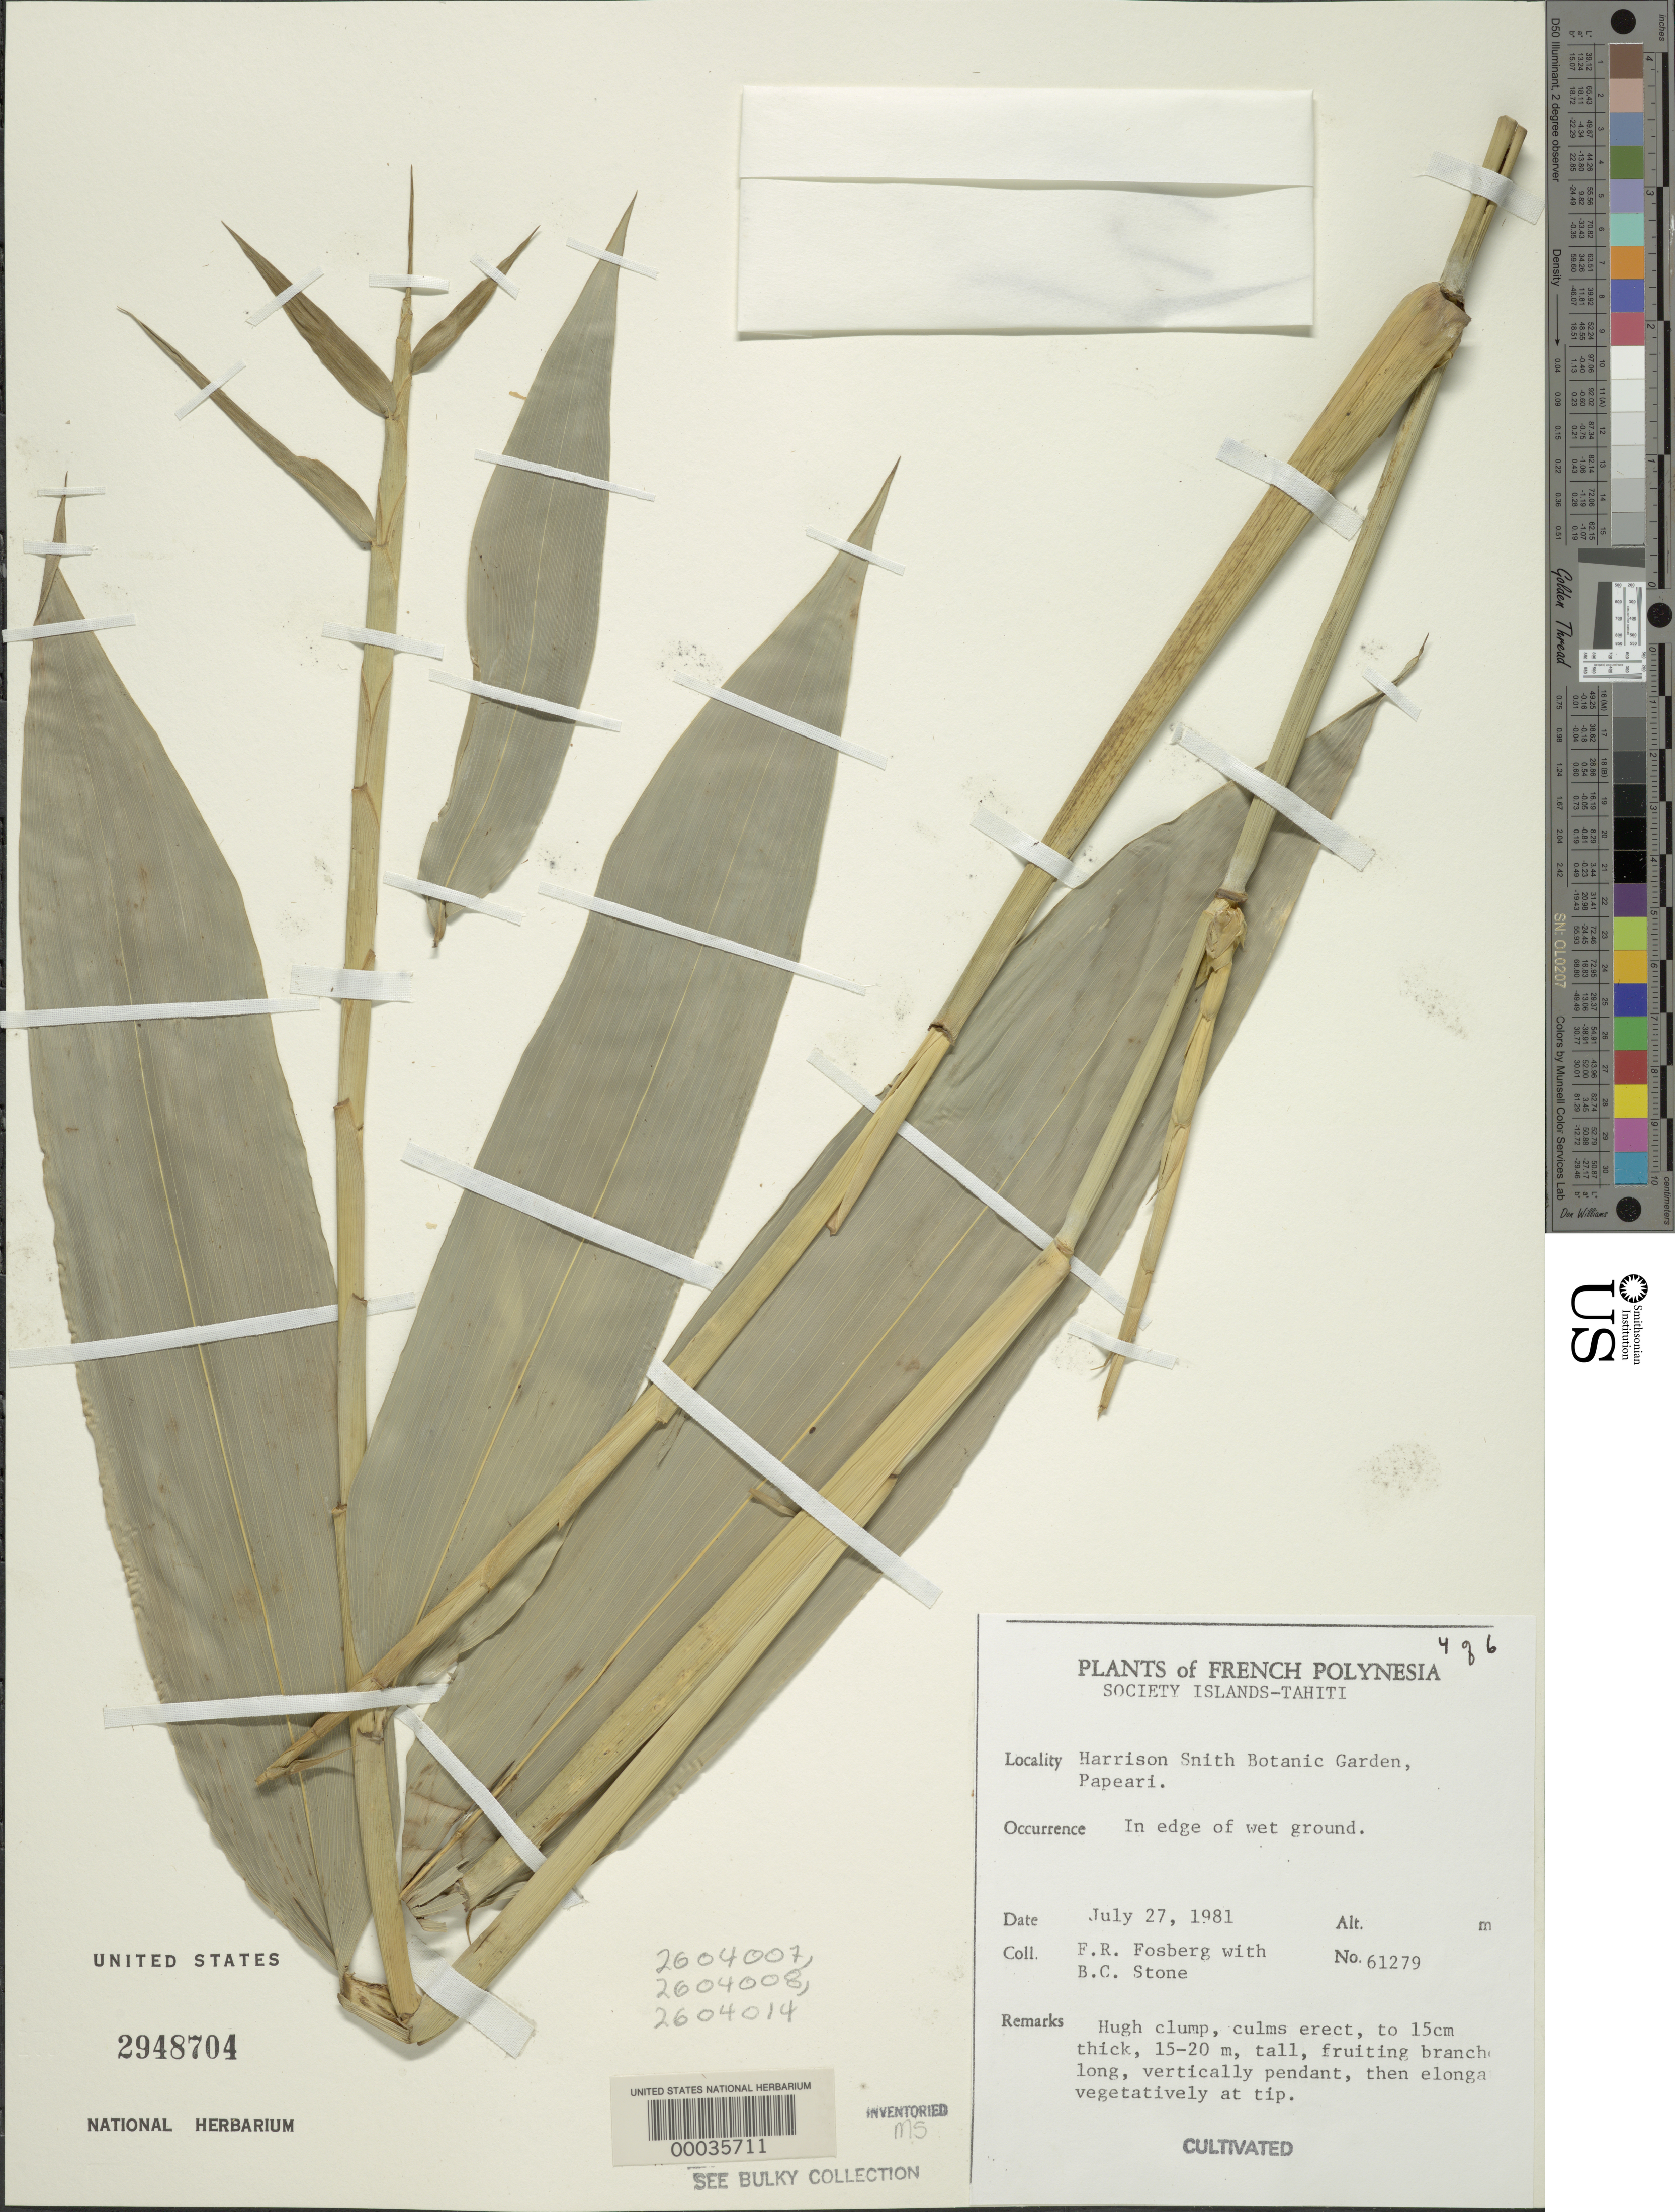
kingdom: Plantae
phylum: Tracheophyta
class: Liliopsida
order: Poales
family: Poaceae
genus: Dendrocalamus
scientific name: Dendrocalamus sp.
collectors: F. R. Fosberg & B. C. Stone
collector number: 61279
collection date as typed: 27 Jul 1981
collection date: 1981-07-27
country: French Polynesia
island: Tahiti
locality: Harrison smith botanical gardens - papeari [Society Is.]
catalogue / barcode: US 2948704